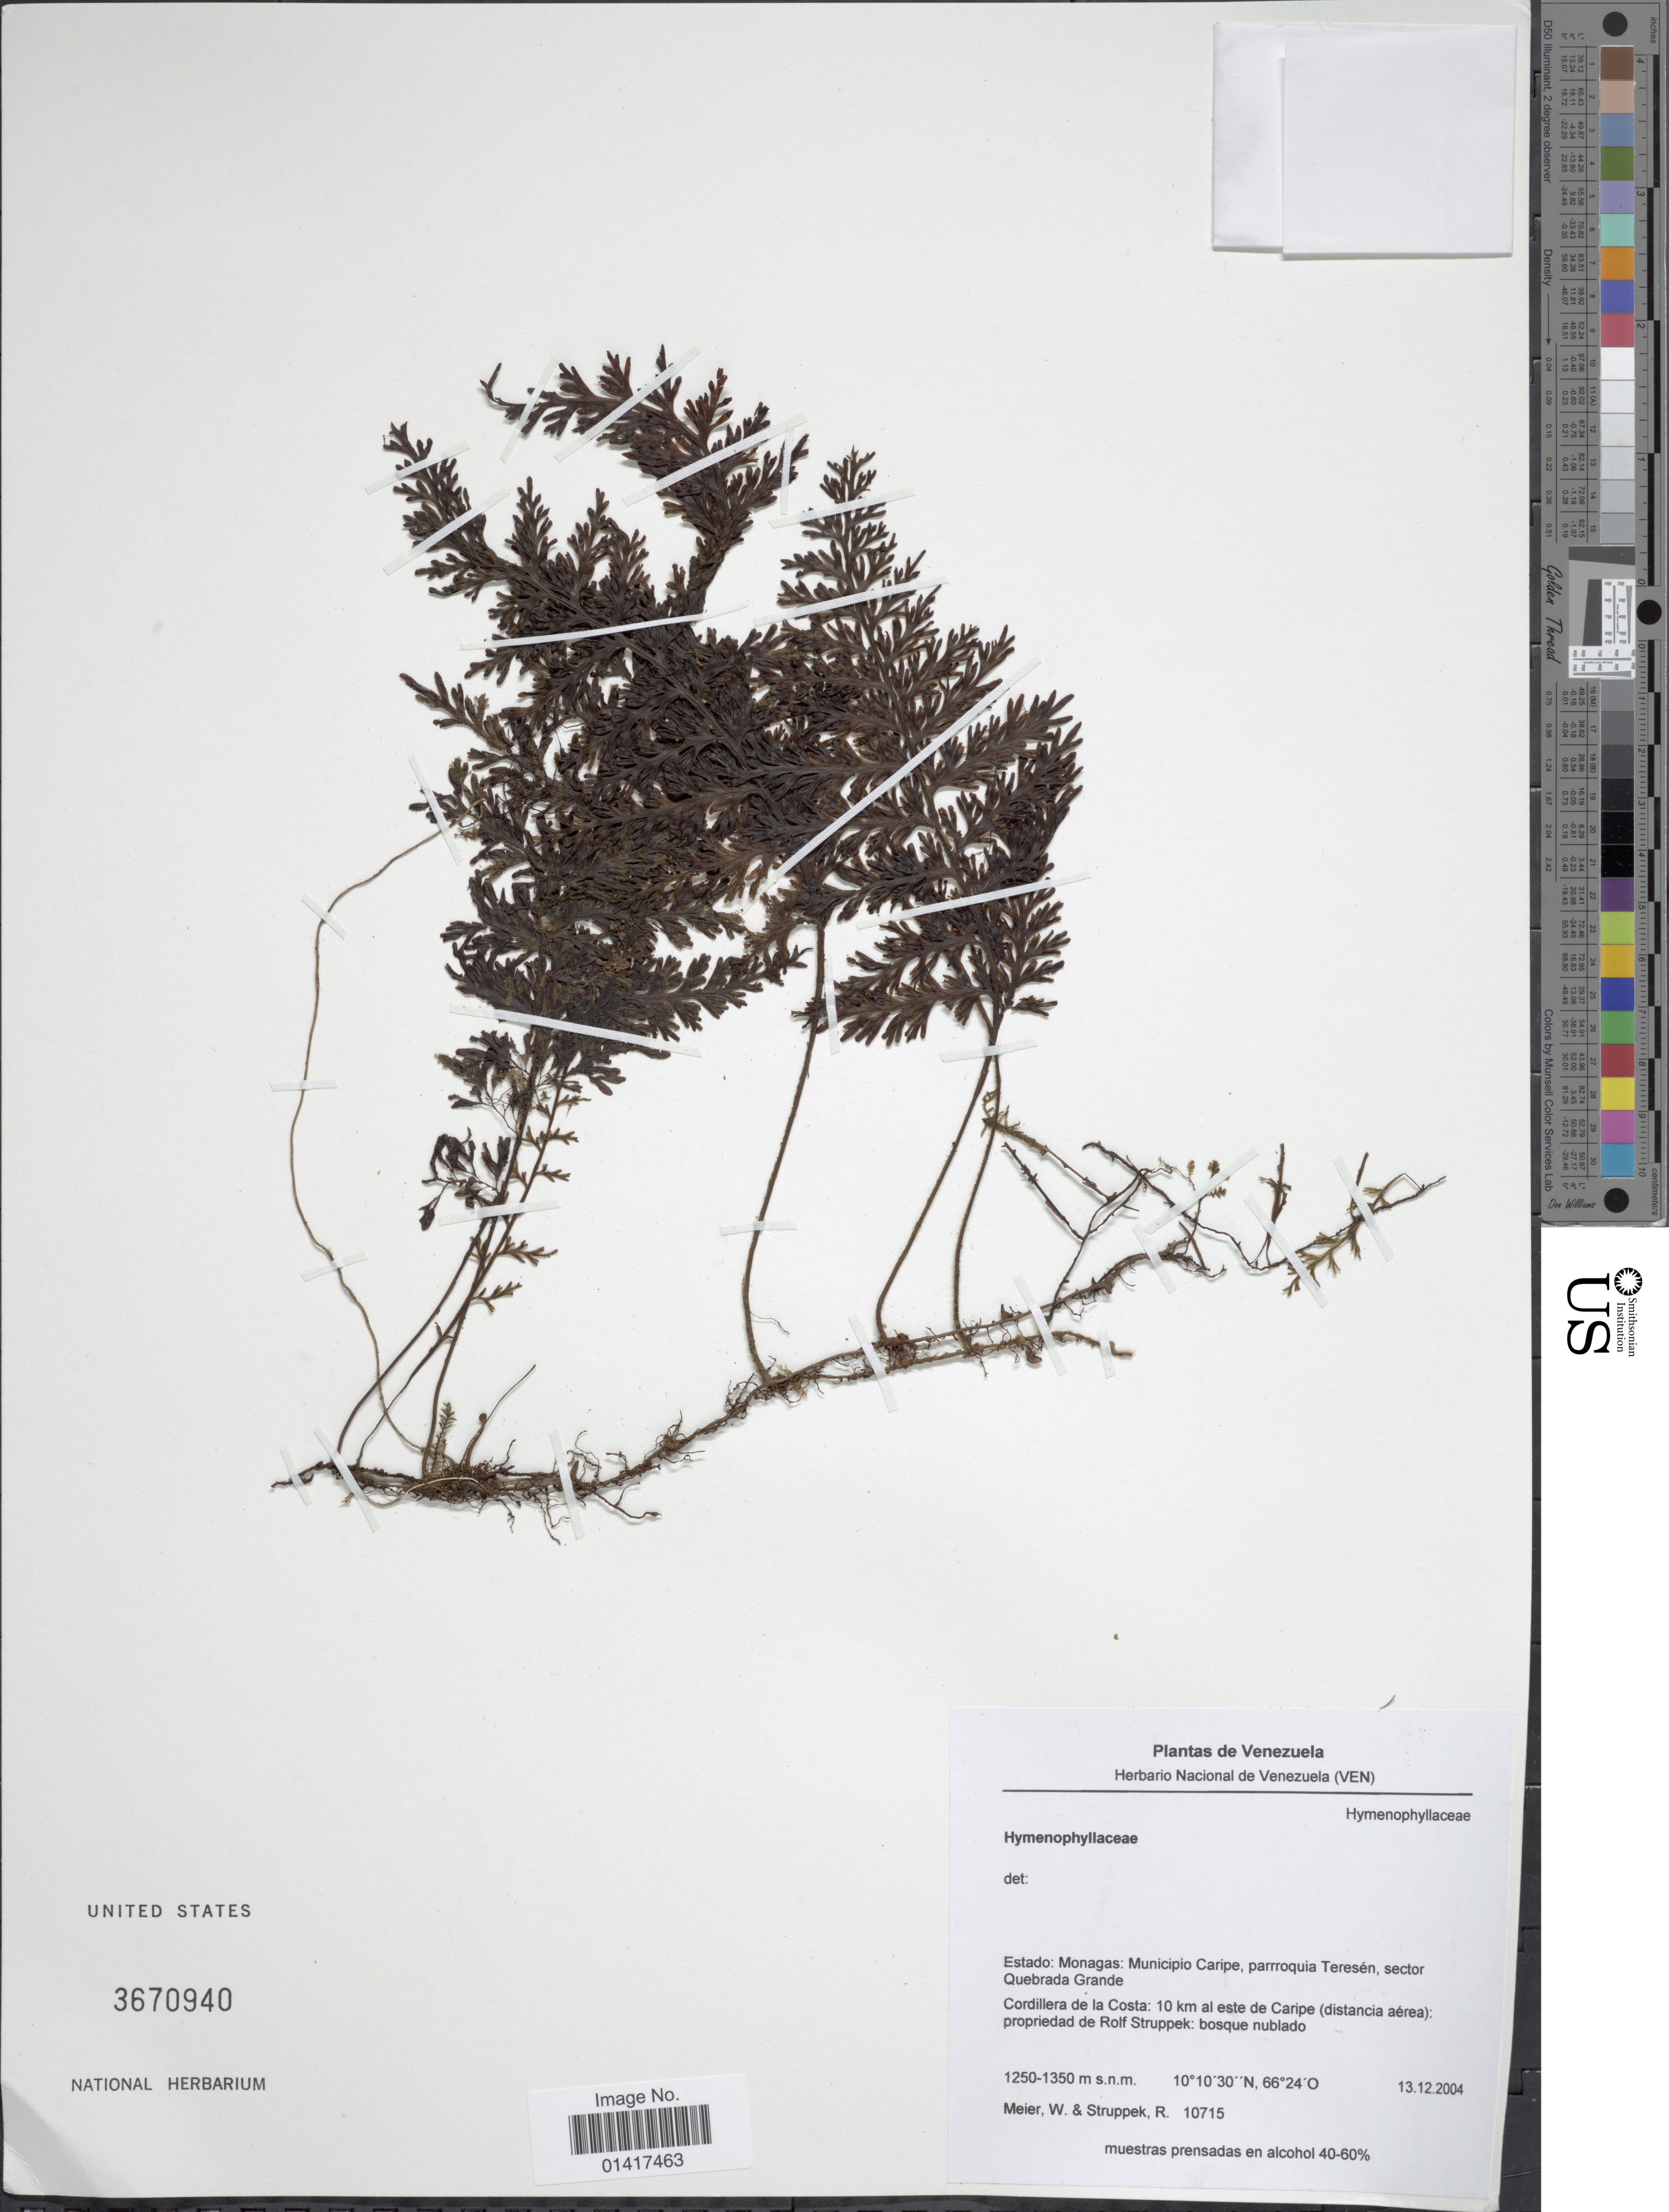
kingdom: Plantae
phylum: Tracheophyta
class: Polypodiopsida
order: Hymenophyllales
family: Hymenophyllaceae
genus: Hymenophyllum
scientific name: Hymenophyllum sp.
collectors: W. Meier & R. Struppek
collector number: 10715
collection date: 2004-12-13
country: Venezuela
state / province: Monagas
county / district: Caripe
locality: Estado: Monagas: Municipio Caripe, parroquia Teresen, sector Quebrada Grande. Cordillera de la Costa: 10 km al este de Caripe (distancia aerea): propreidad de Rolf Struppek: bosque nujblado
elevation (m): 1250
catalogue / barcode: US 3670940